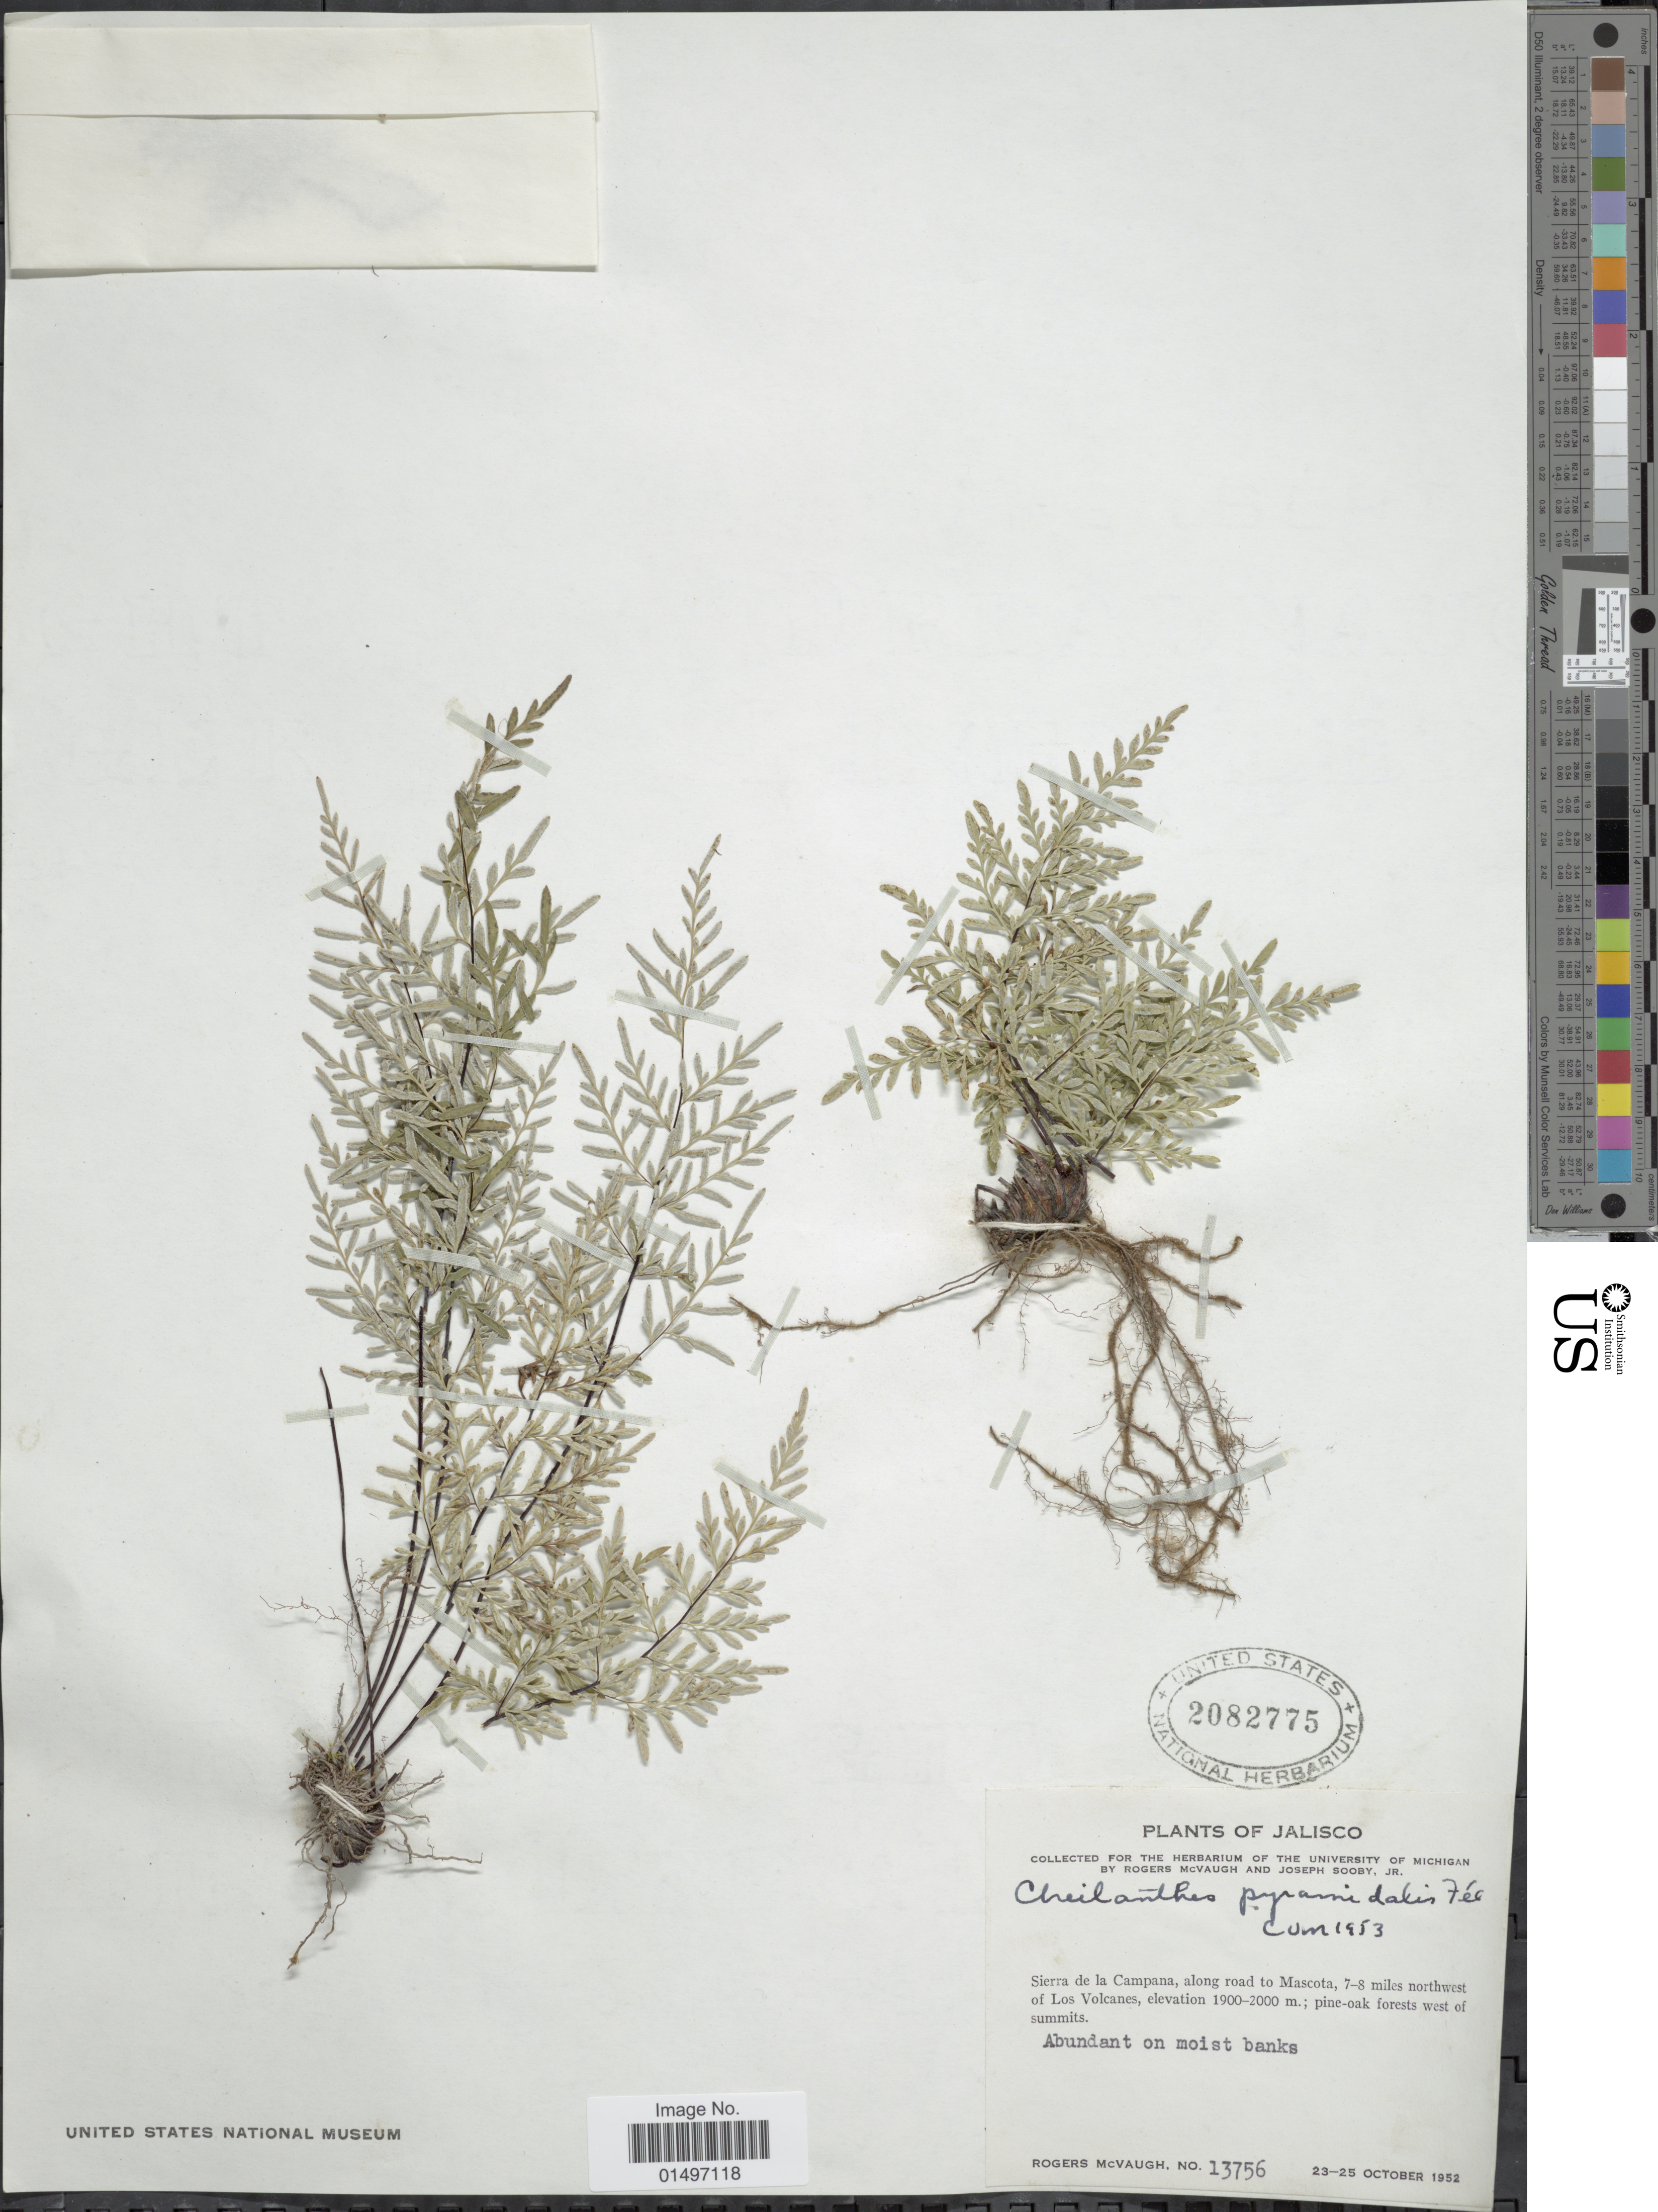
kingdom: Plantae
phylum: Tracheophyta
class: Polypodiopsida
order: Polypodiales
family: Pteridaceae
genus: Gaga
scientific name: Gaga hirsuta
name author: (Link) Fay W. Li & Windham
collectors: R. McVaugh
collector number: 13756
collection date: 1952-10-23/1952-10-25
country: Mexico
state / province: Jalisco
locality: Jalisco, Sierra de la Campana, along road to Mascota, 7-8 miles northwest of Los Volcanos. pine-oak forest west of summits.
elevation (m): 1900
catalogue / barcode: US 2082775